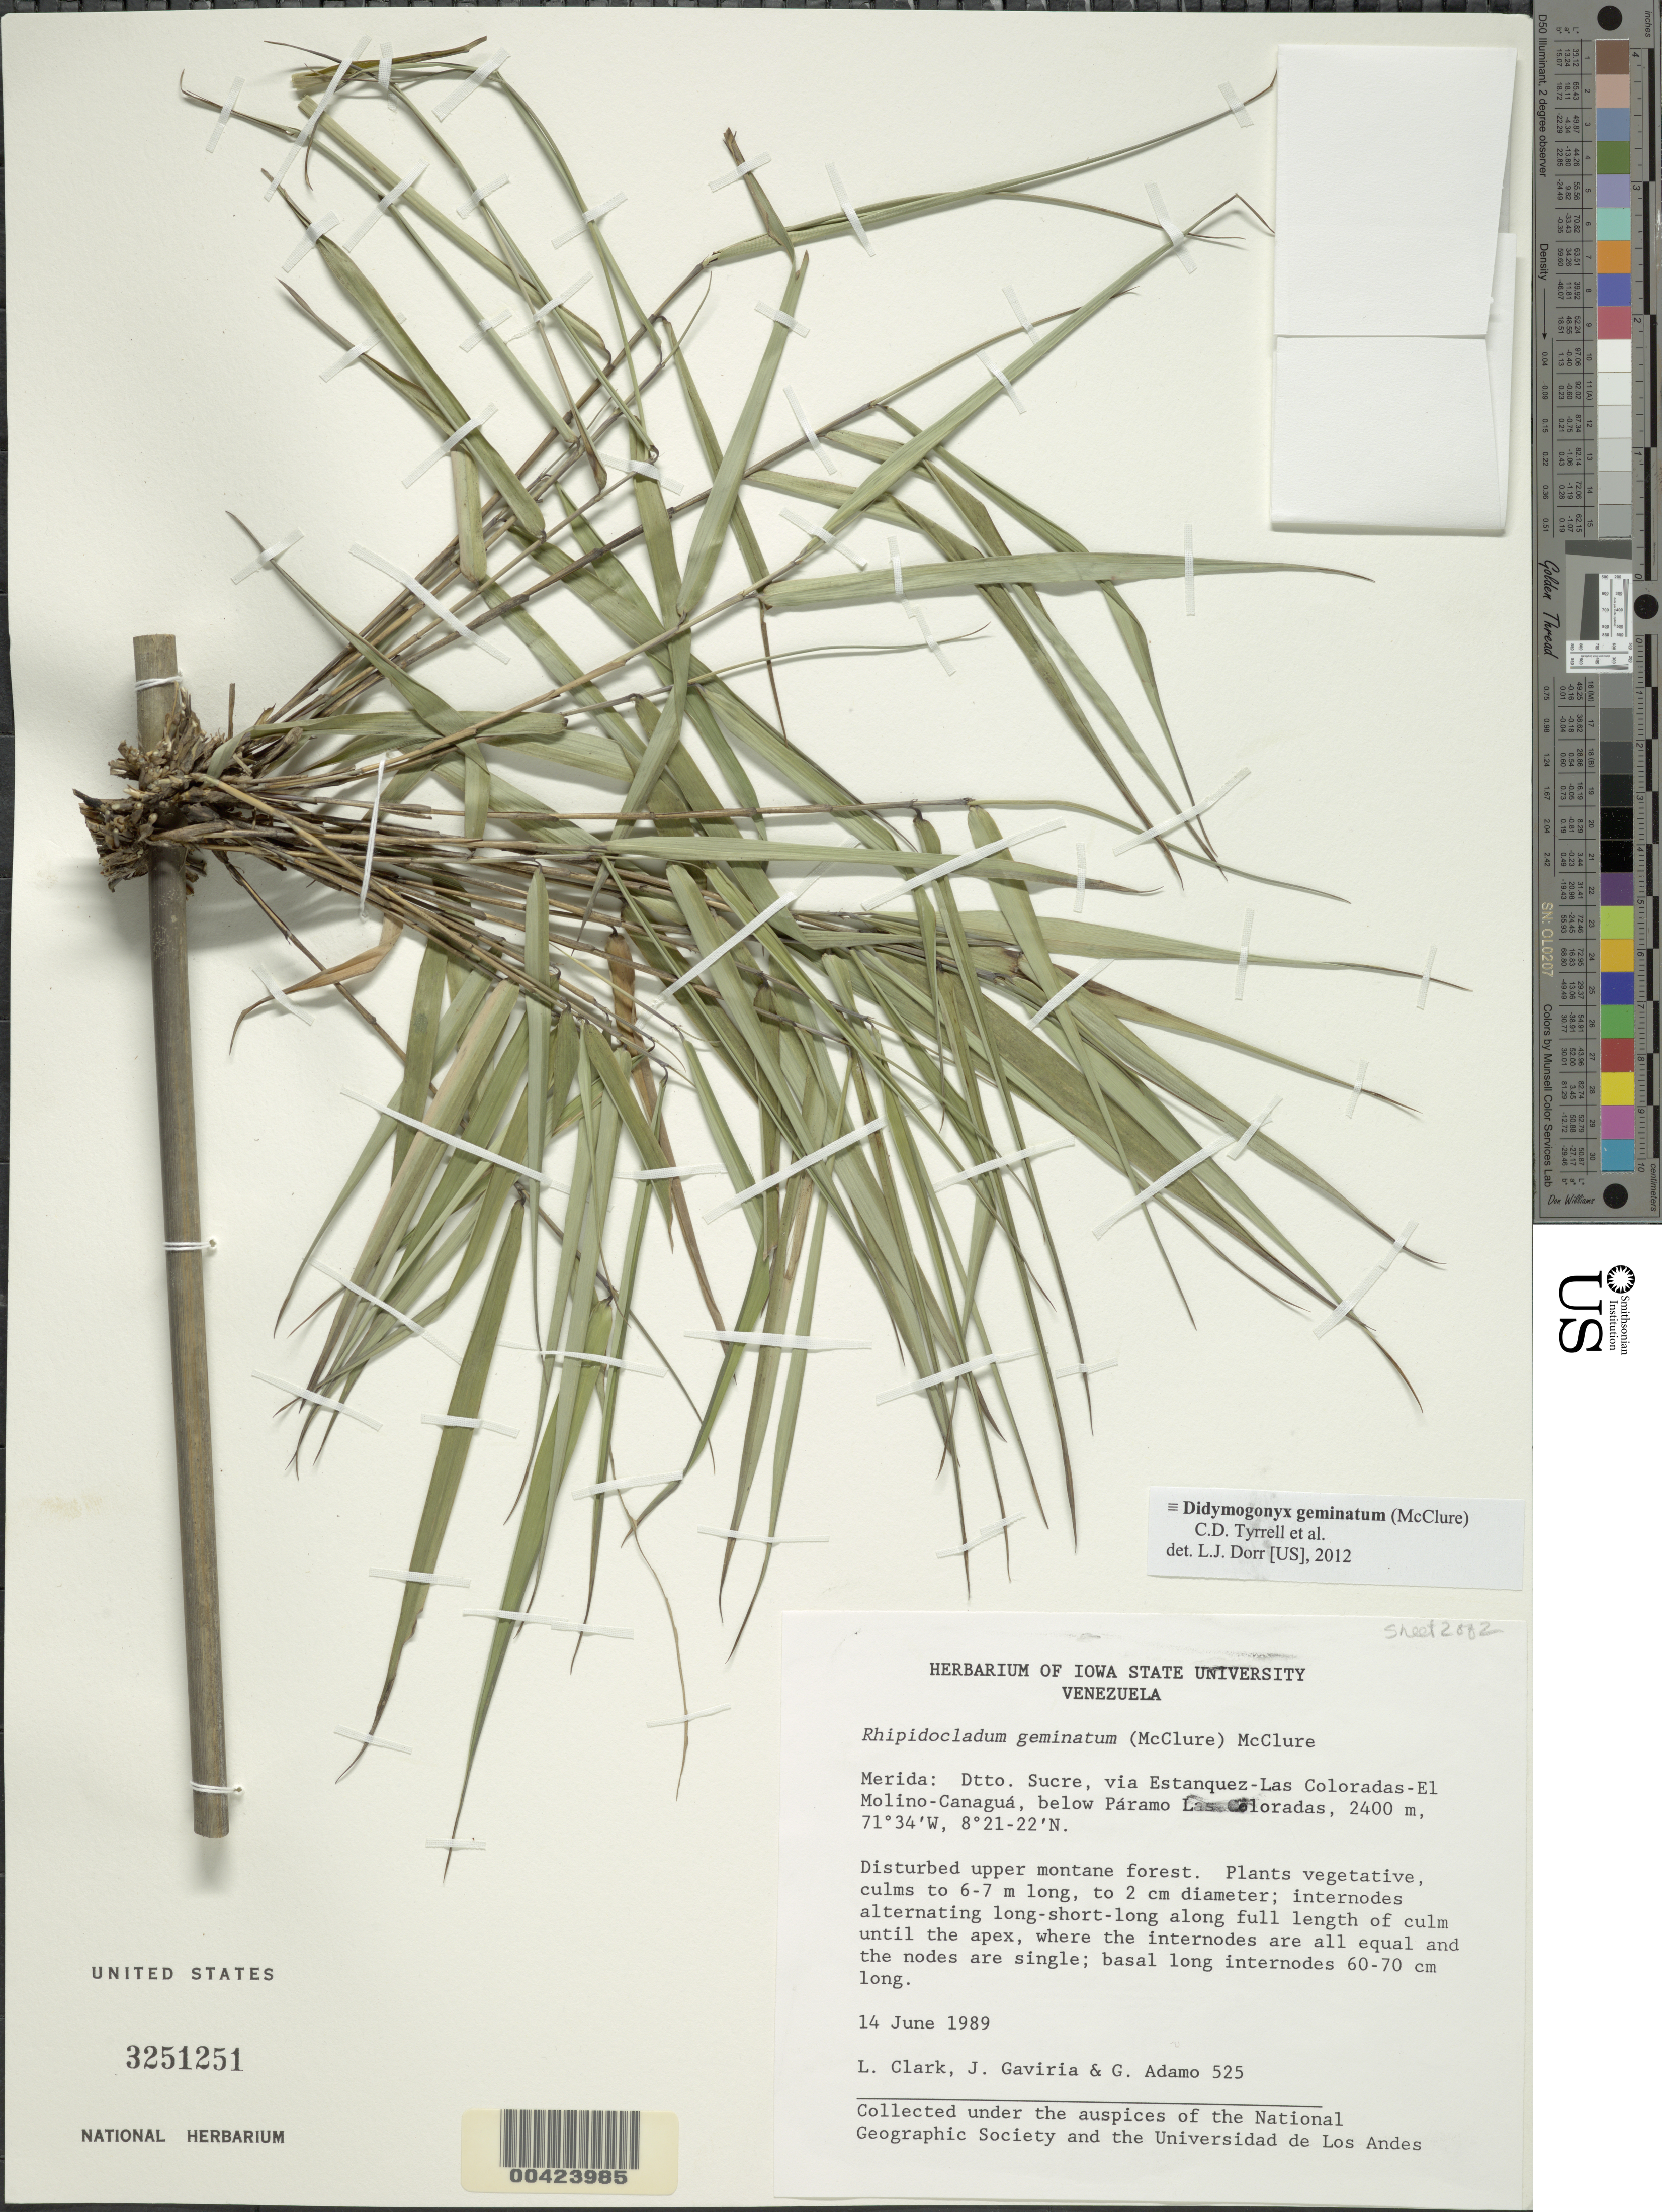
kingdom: Plantae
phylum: Tracheophyta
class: Liliopsida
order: Poales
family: Poaceae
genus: Rhipidocladum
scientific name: Rhipidocladum geminatum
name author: (McClure) McClure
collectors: L. G. Clark, J. Gaviria & G. Adamo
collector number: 525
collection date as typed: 14 Jun 1989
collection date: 1989-06-14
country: Venezuela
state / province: Mérida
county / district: Sucre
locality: Paramo las Coloradas, below; via Estanquez - Las Coloradas - El Molino - Canagua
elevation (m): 2400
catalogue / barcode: US 3251251